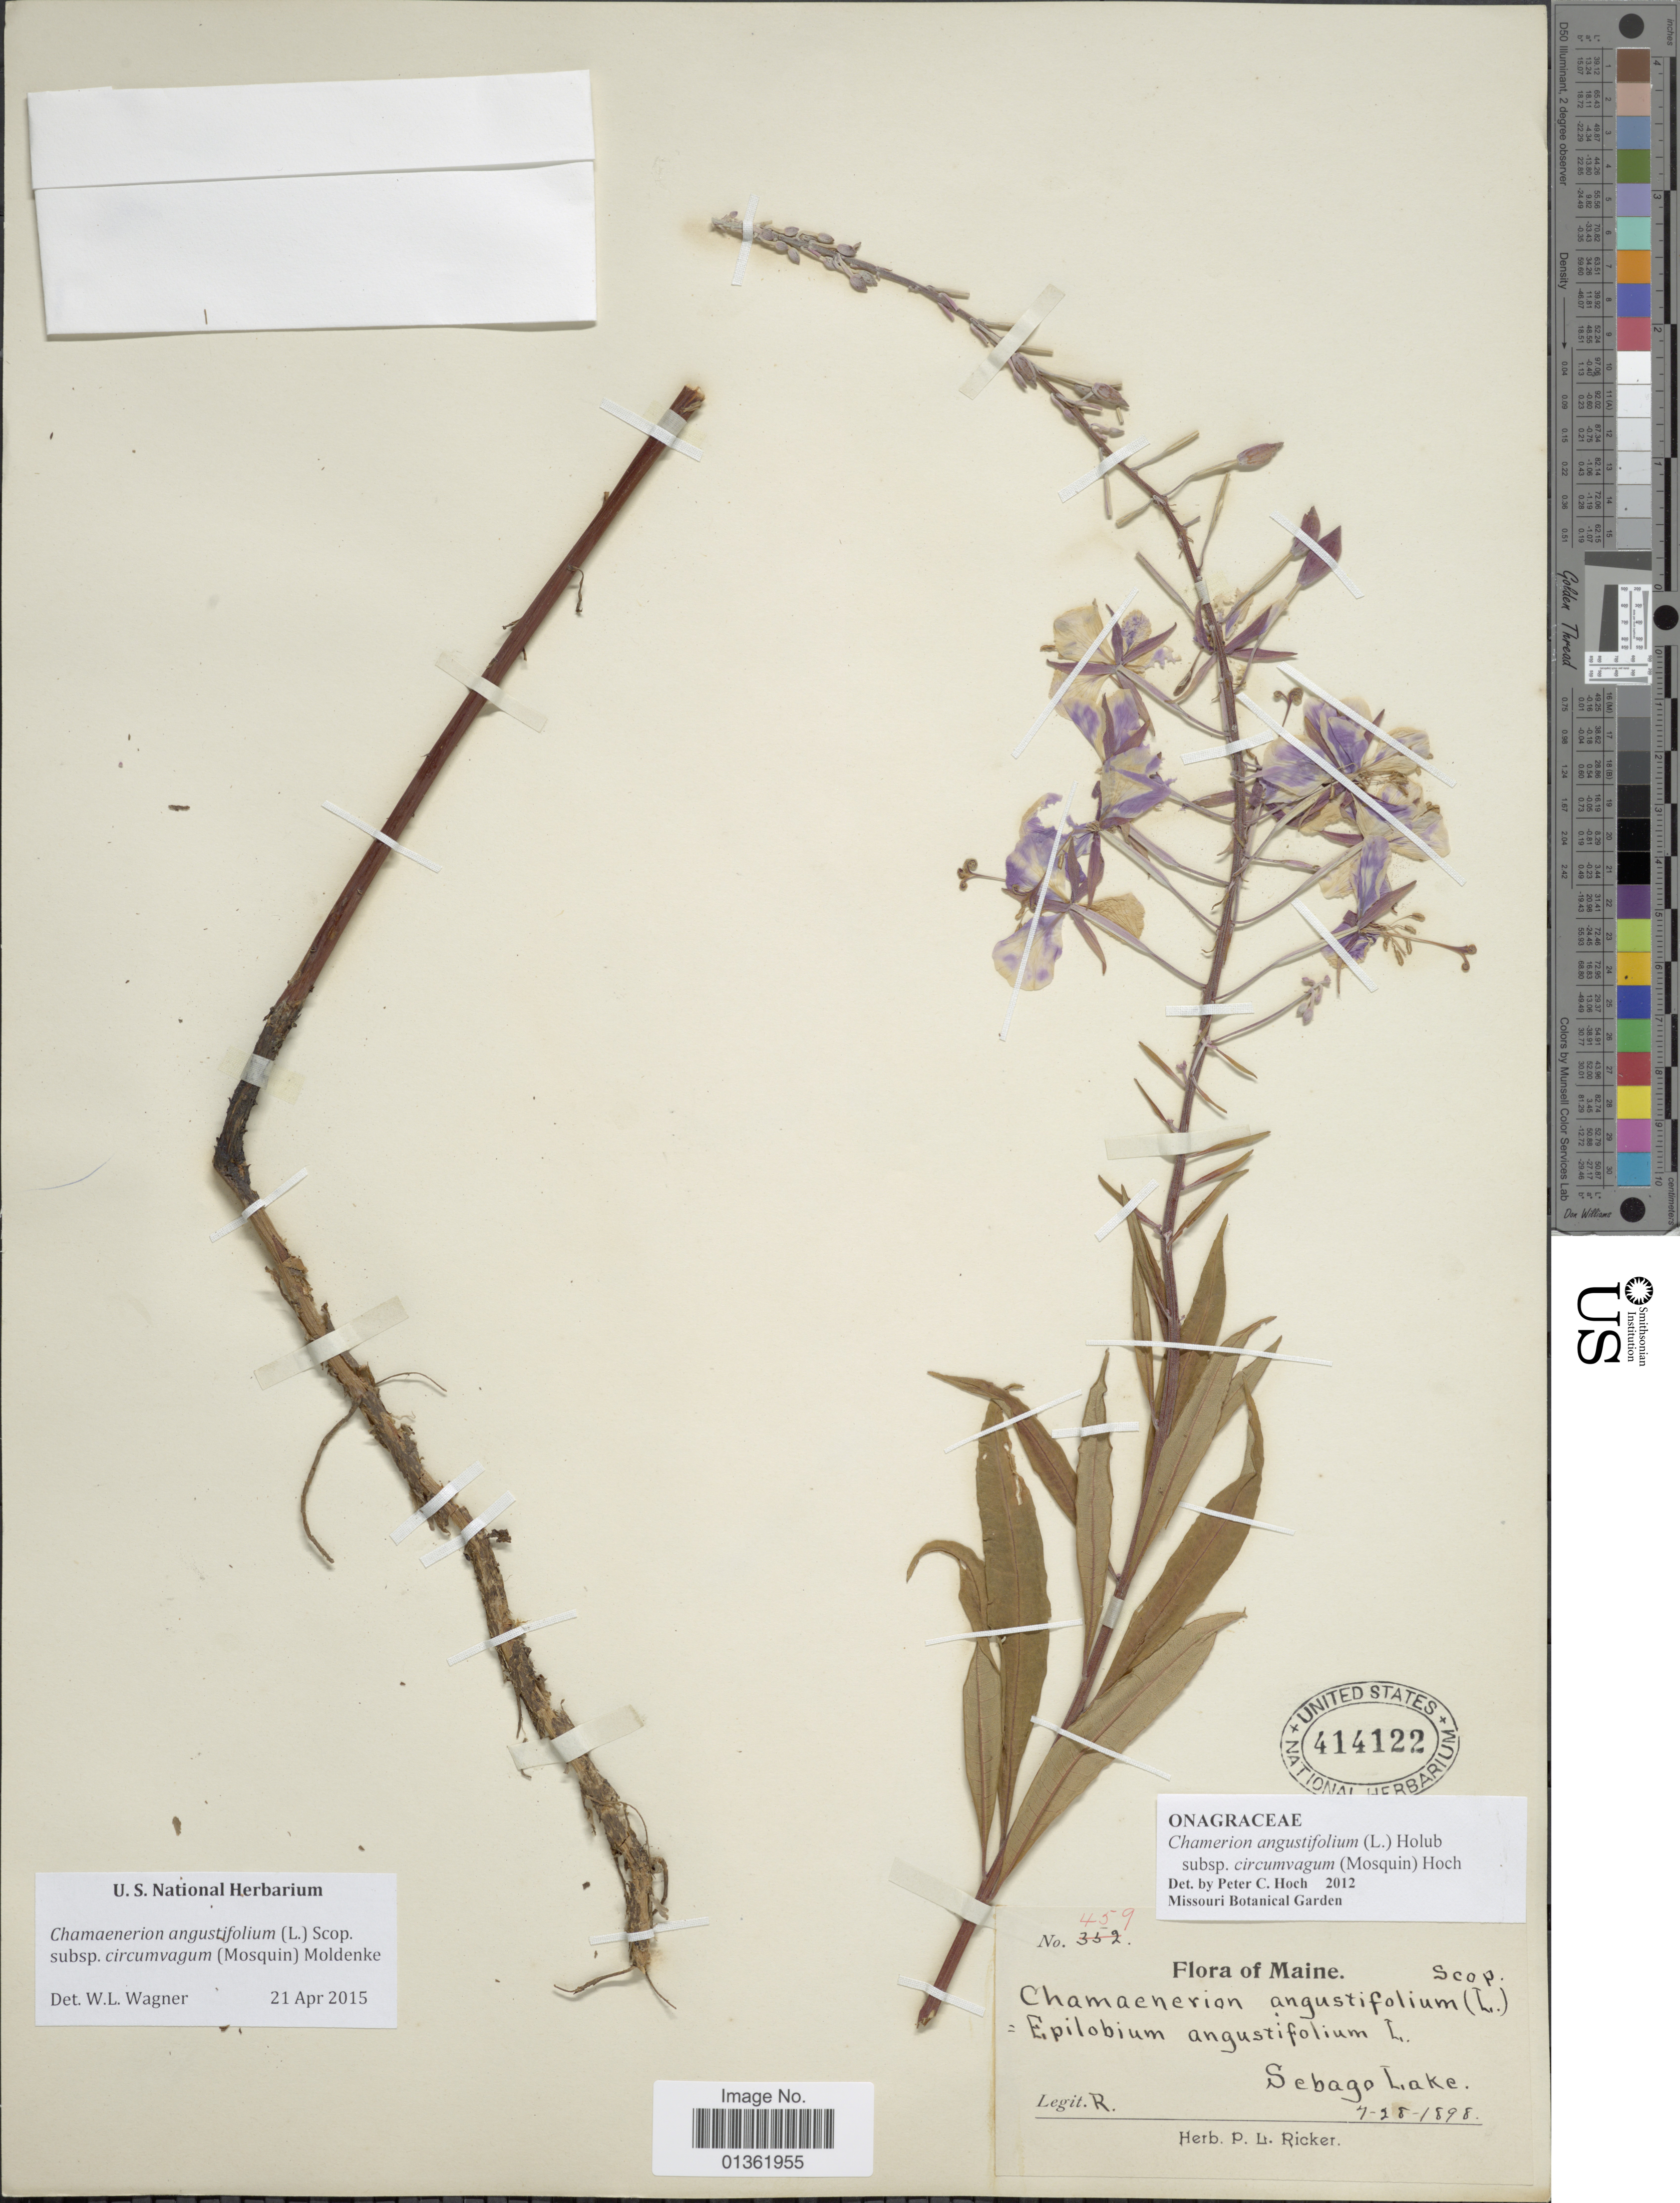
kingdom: Plantae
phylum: Tracheophyta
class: Magnoliopsida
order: Myrtales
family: Onagraceae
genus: Chamaenerion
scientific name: Chamaenerion angustifolium subsp. circumvagum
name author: (Mosquin) Moldenke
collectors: P. Ricker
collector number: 459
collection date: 1898-07-28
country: United States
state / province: Maine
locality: Sebago Lake.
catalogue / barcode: US 414122